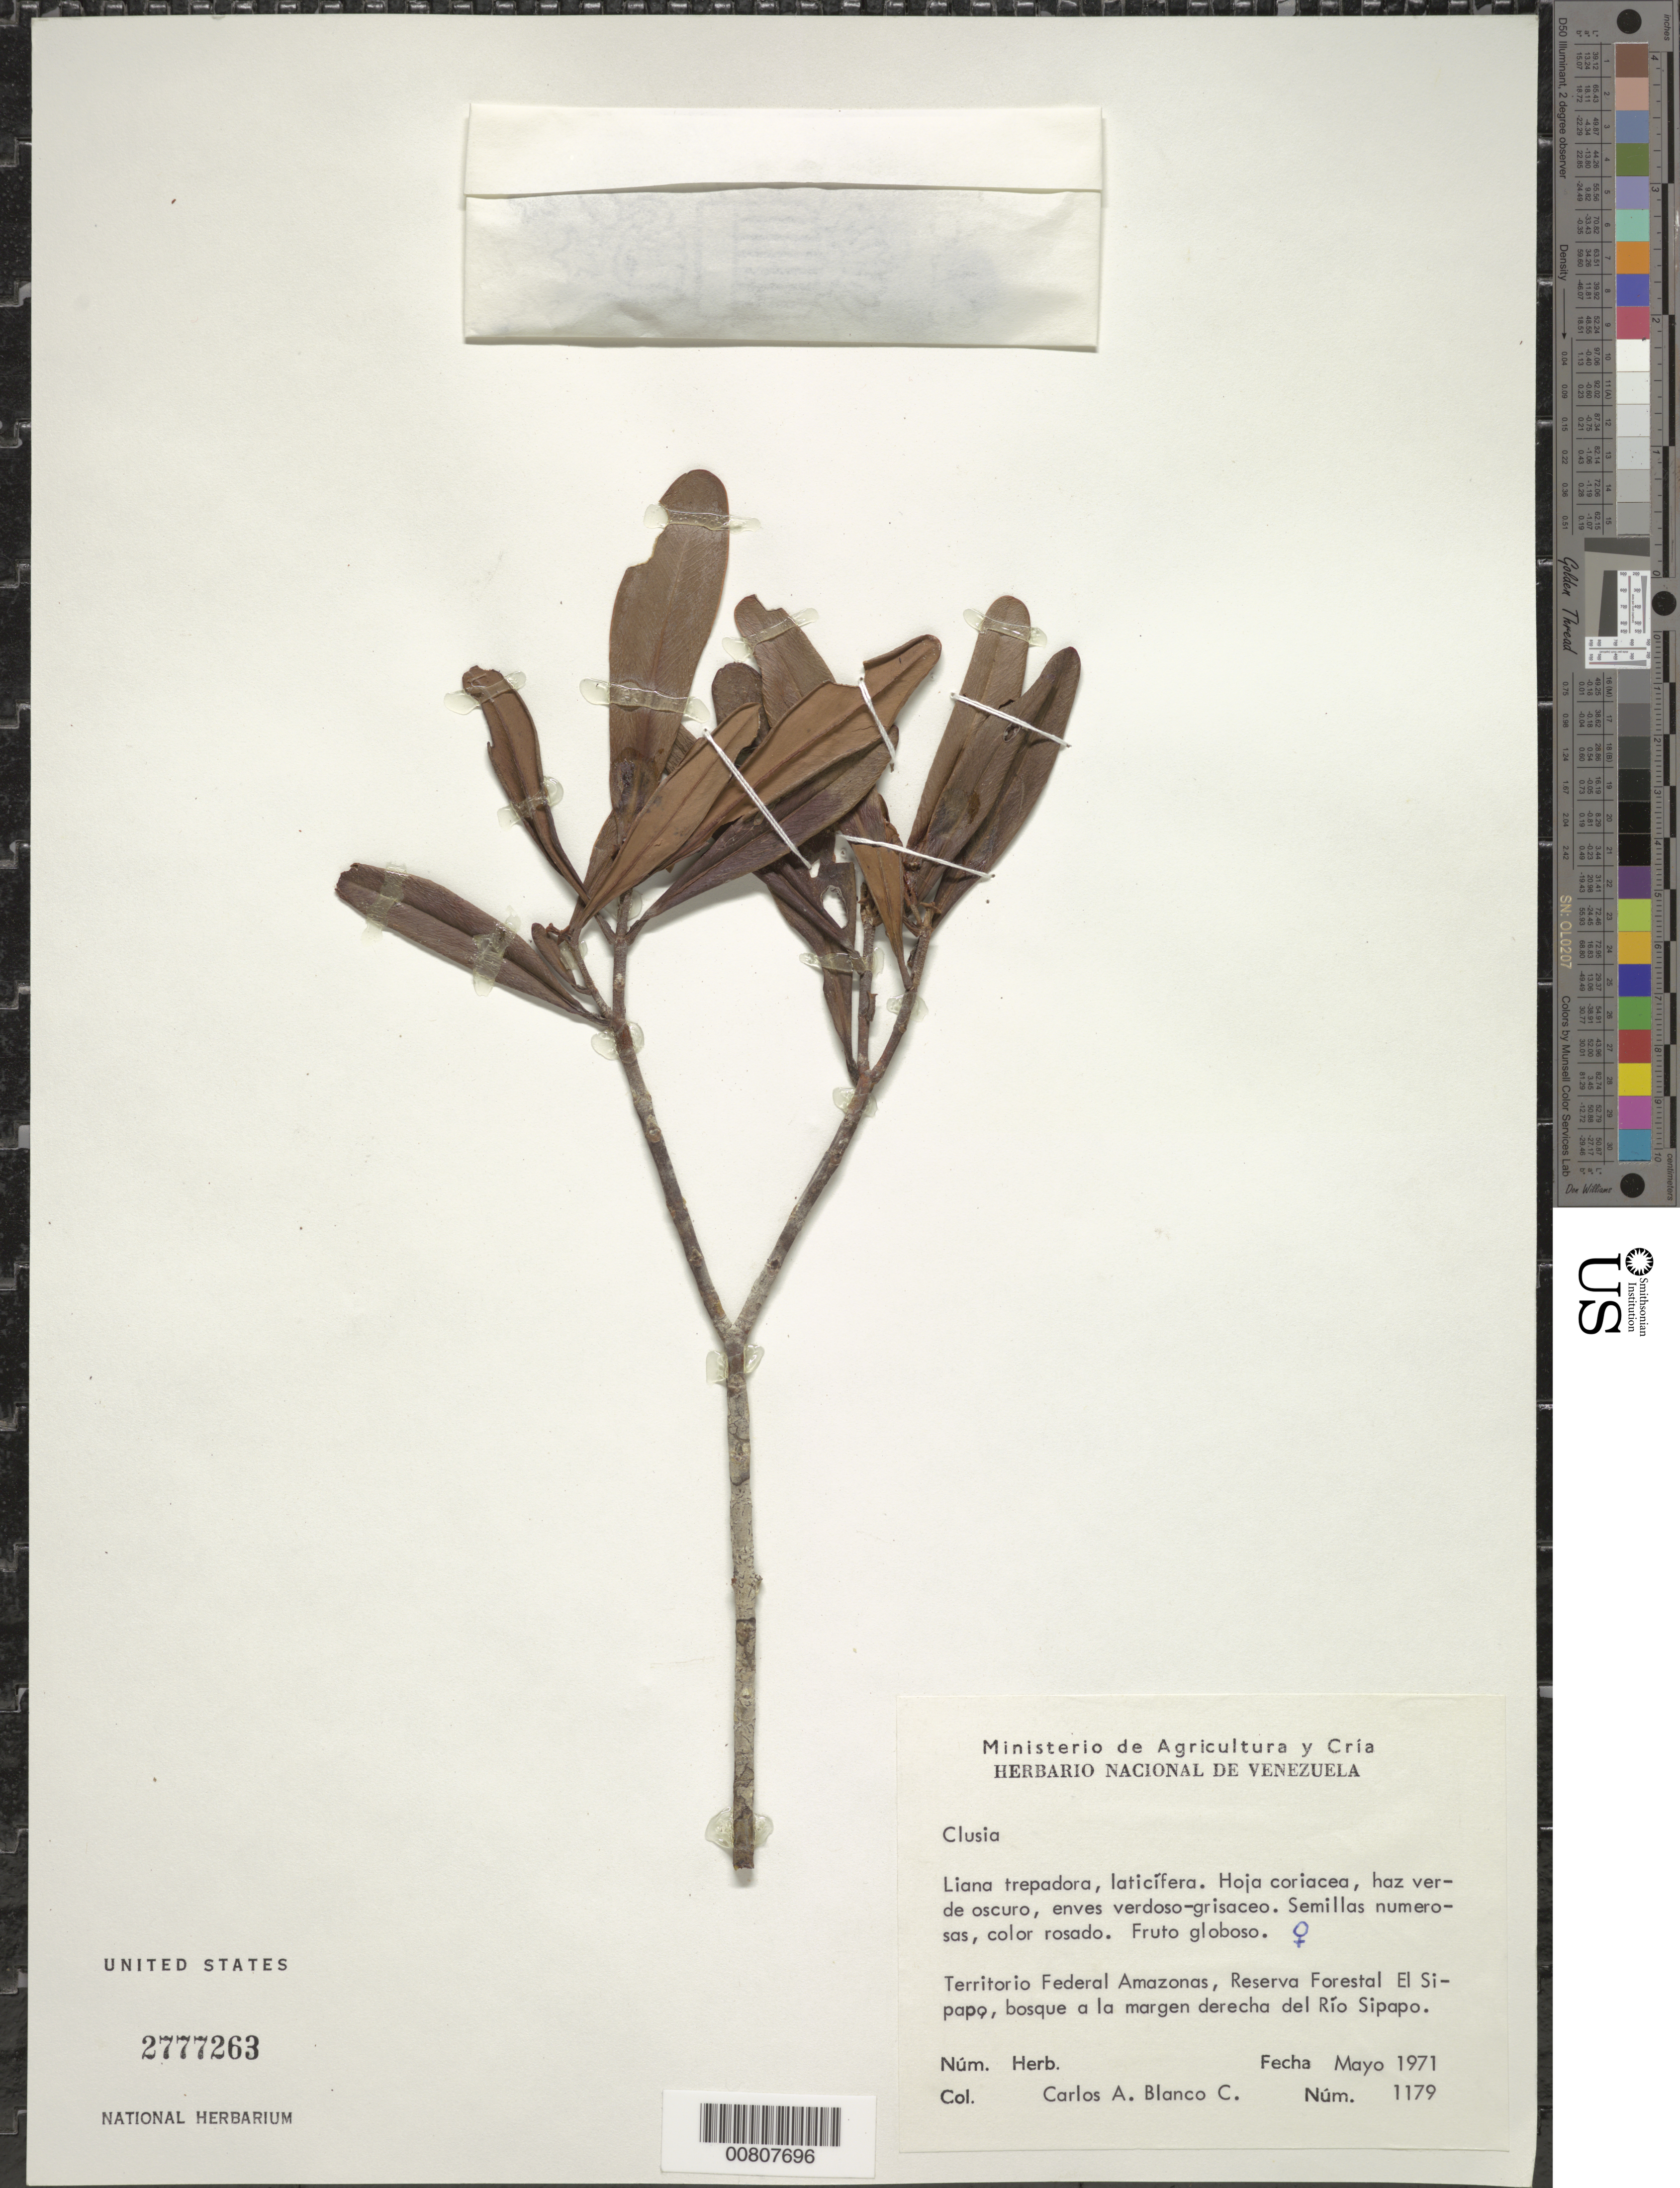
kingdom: Plantae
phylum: Tracheophyta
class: Magnoliopsida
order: Malpighiales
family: Clusiaceae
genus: Clusia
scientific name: Clusia sp.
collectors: C. A. Blanco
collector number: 1179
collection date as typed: May-71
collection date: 1971-05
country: Venezuela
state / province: Amazonas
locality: Reserva Forestal El Sipapo, Río Sipapo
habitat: Bosque a la margen derecha del rio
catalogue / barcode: US 2777263